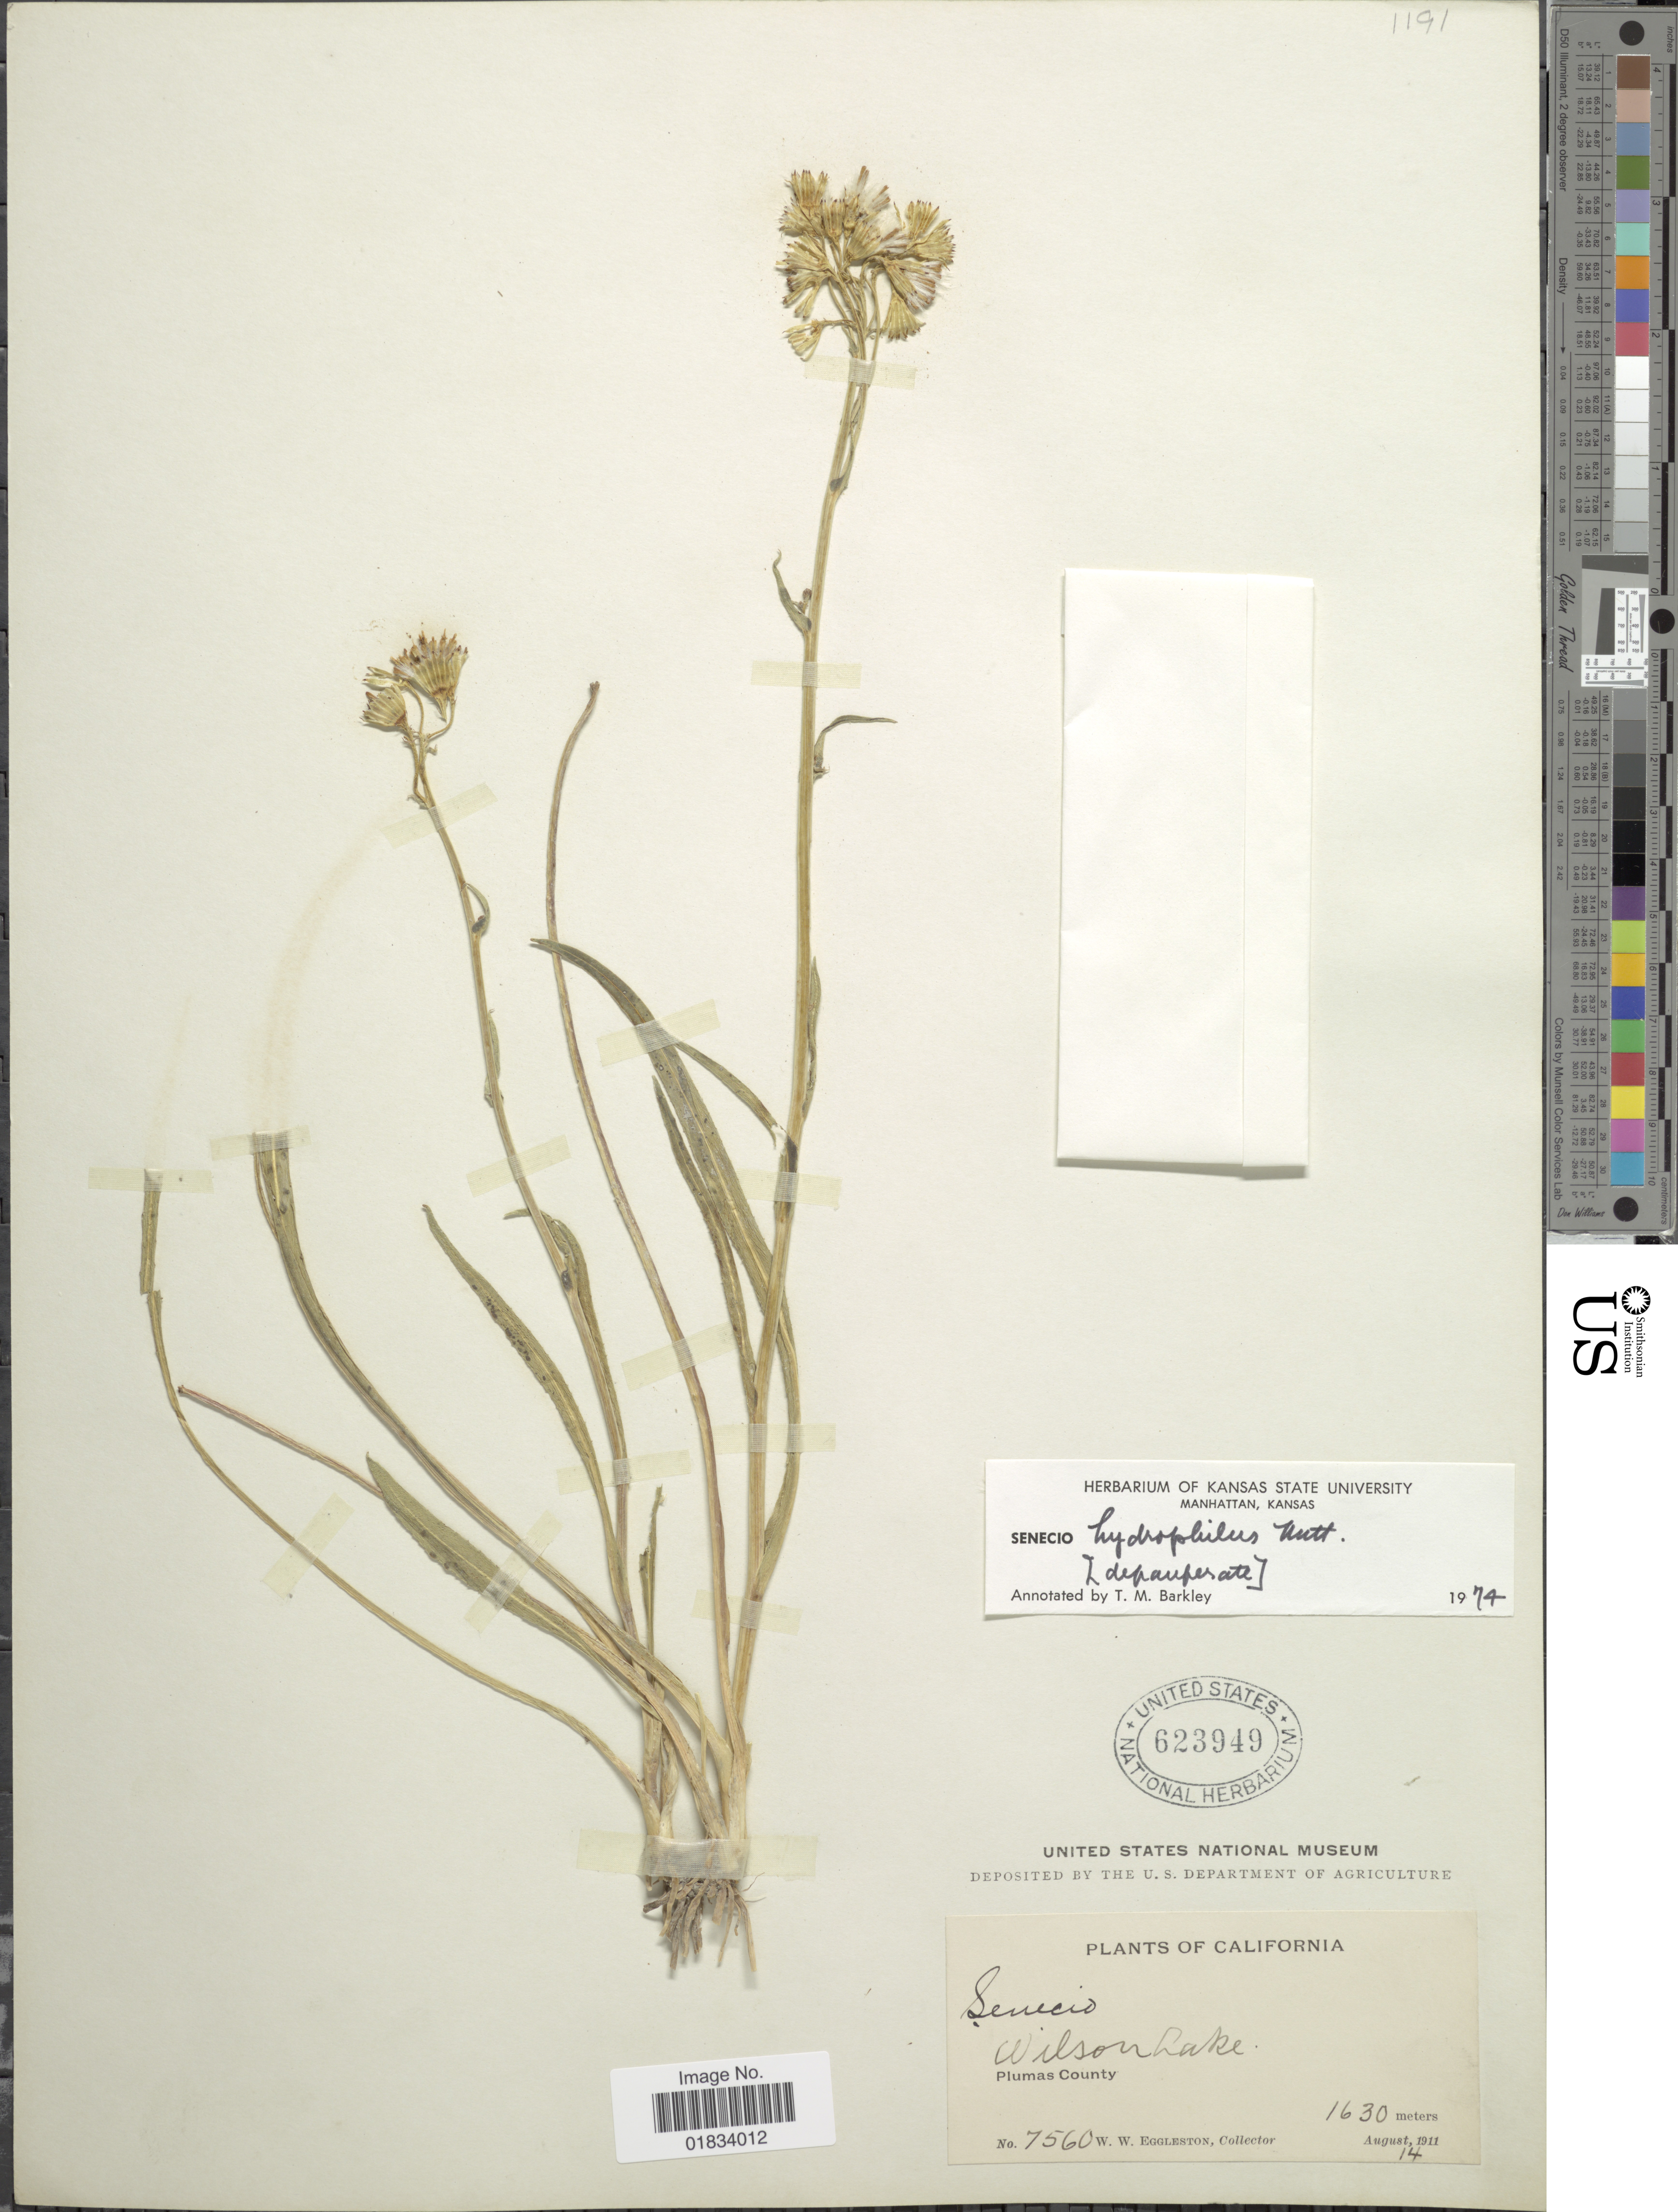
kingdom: Plantae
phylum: Tracheophyta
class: Magnoliopsida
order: Asterales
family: Asteraceae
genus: Senecio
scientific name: Senecio hydrophilus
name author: Nutt.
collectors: W. W. Eggleston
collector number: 7560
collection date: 1911-08-14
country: United States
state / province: California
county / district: Plumas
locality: Wilson Lake, Plumas County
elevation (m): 1630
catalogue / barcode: US 623949